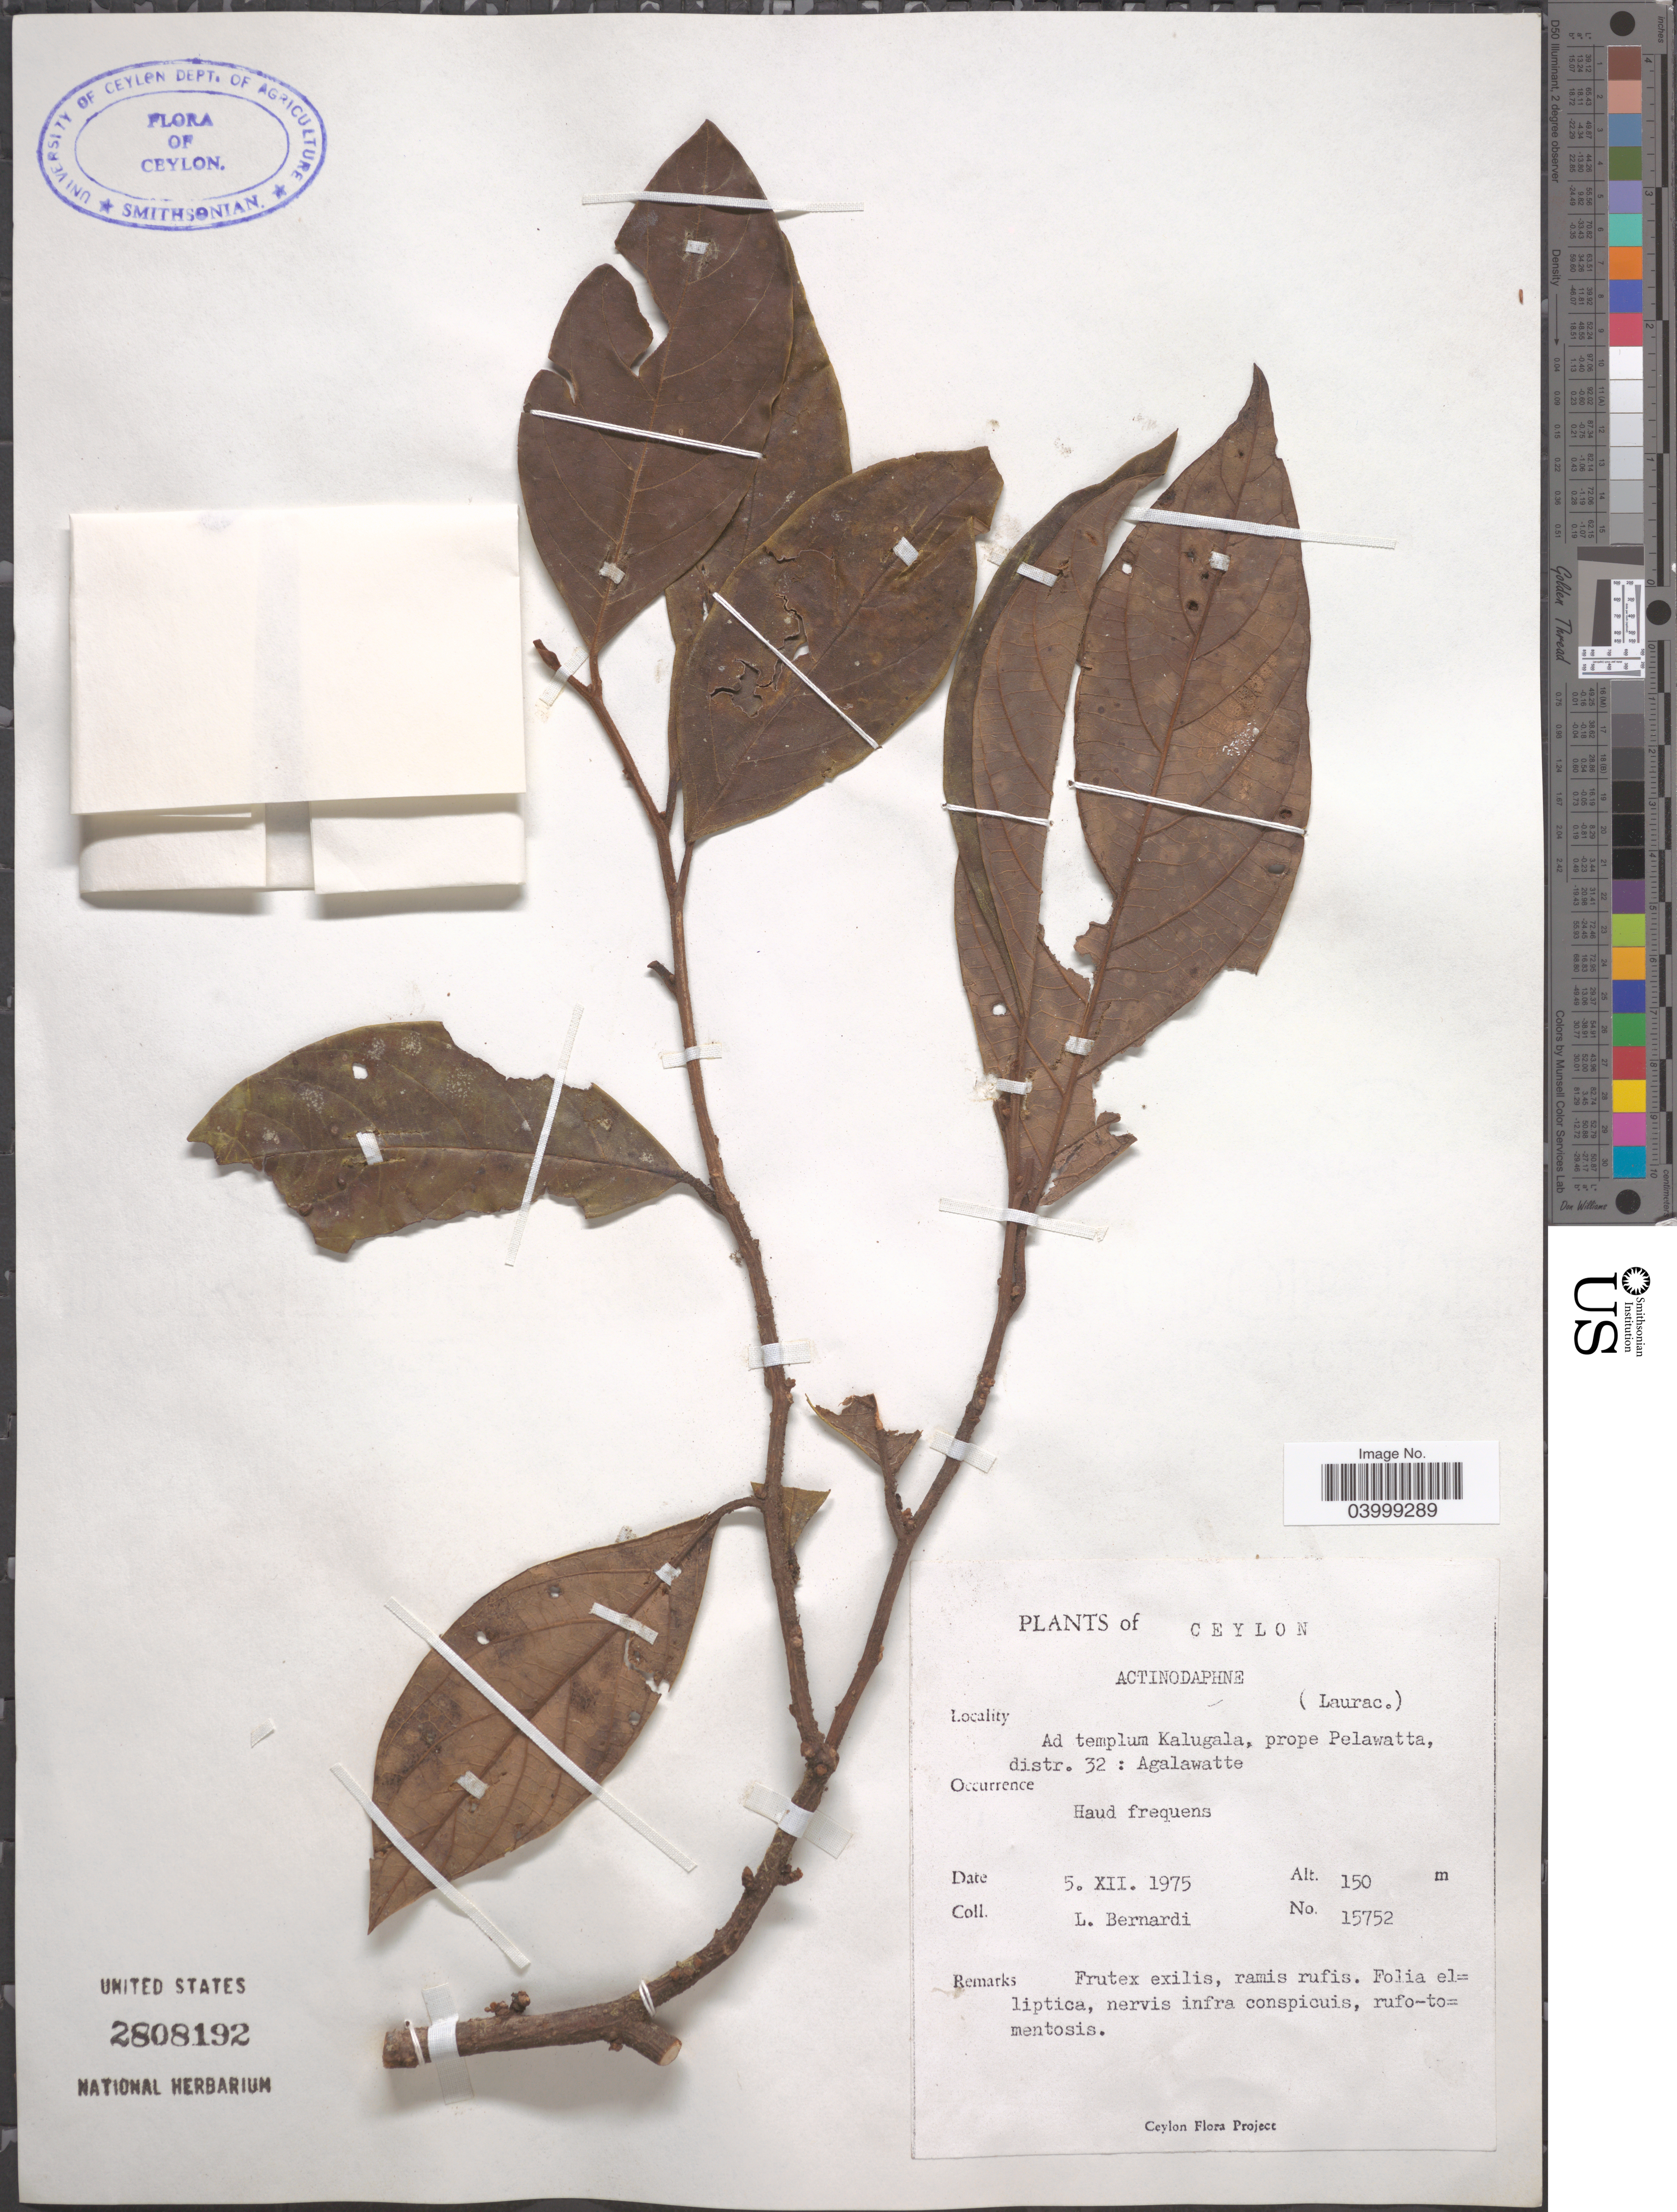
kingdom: Plantae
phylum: Tracheophyta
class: Magnoliopsida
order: Laurales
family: Lauraceae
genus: Actinodaphne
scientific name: Actinodaphne sp.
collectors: L. Bernardi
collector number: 15752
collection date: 1975-12-05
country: Sri Lanka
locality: Ceylon. Ad templum Kalugala, prope Pelawatta distr. 32: Agalawatte.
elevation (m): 150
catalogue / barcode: US 2808192